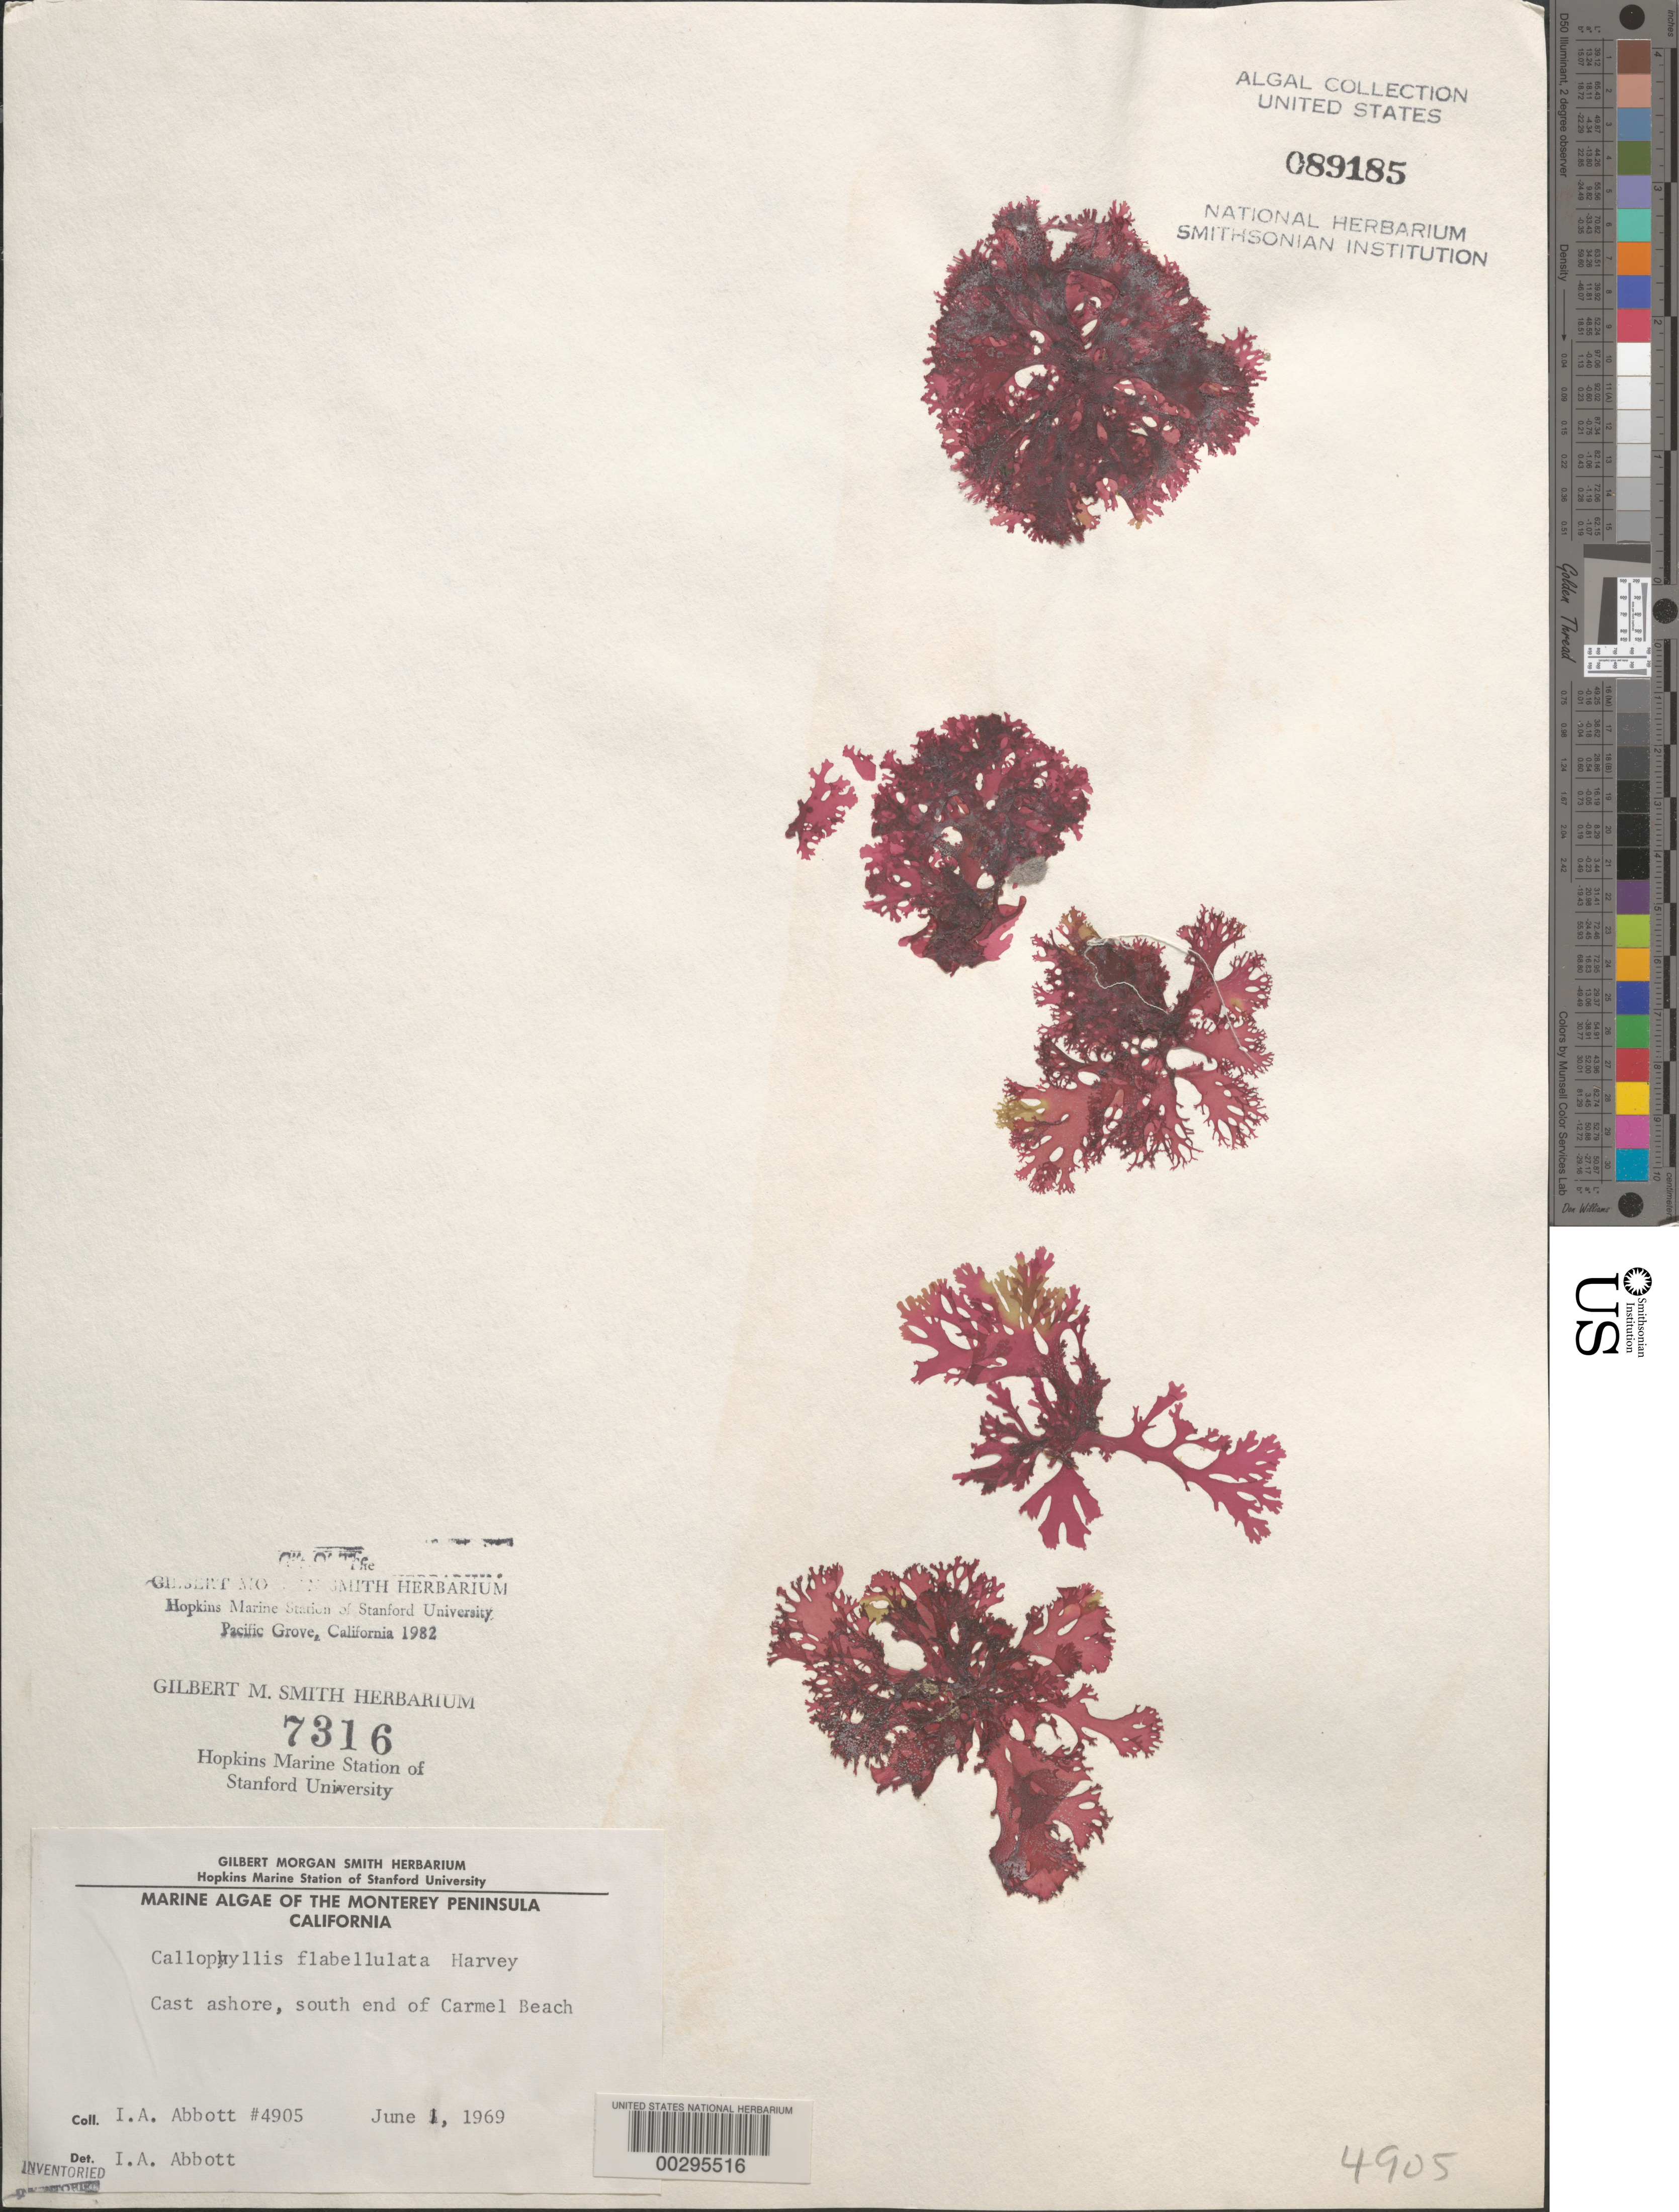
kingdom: Plantae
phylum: Rhodophyta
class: Florideophyceae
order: Gigartinales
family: Kallymeniaceae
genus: Callophyllis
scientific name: Callophyllis flabellulata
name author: Harv.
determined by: Abbott, Isabella A.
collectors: I. A. Abbott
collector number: IAA 4905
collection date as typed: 01 Jun 1969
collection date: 1969-06-01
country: United States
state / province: California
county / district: Monterey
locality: Carmel Beach, south end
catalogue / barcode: US 89185